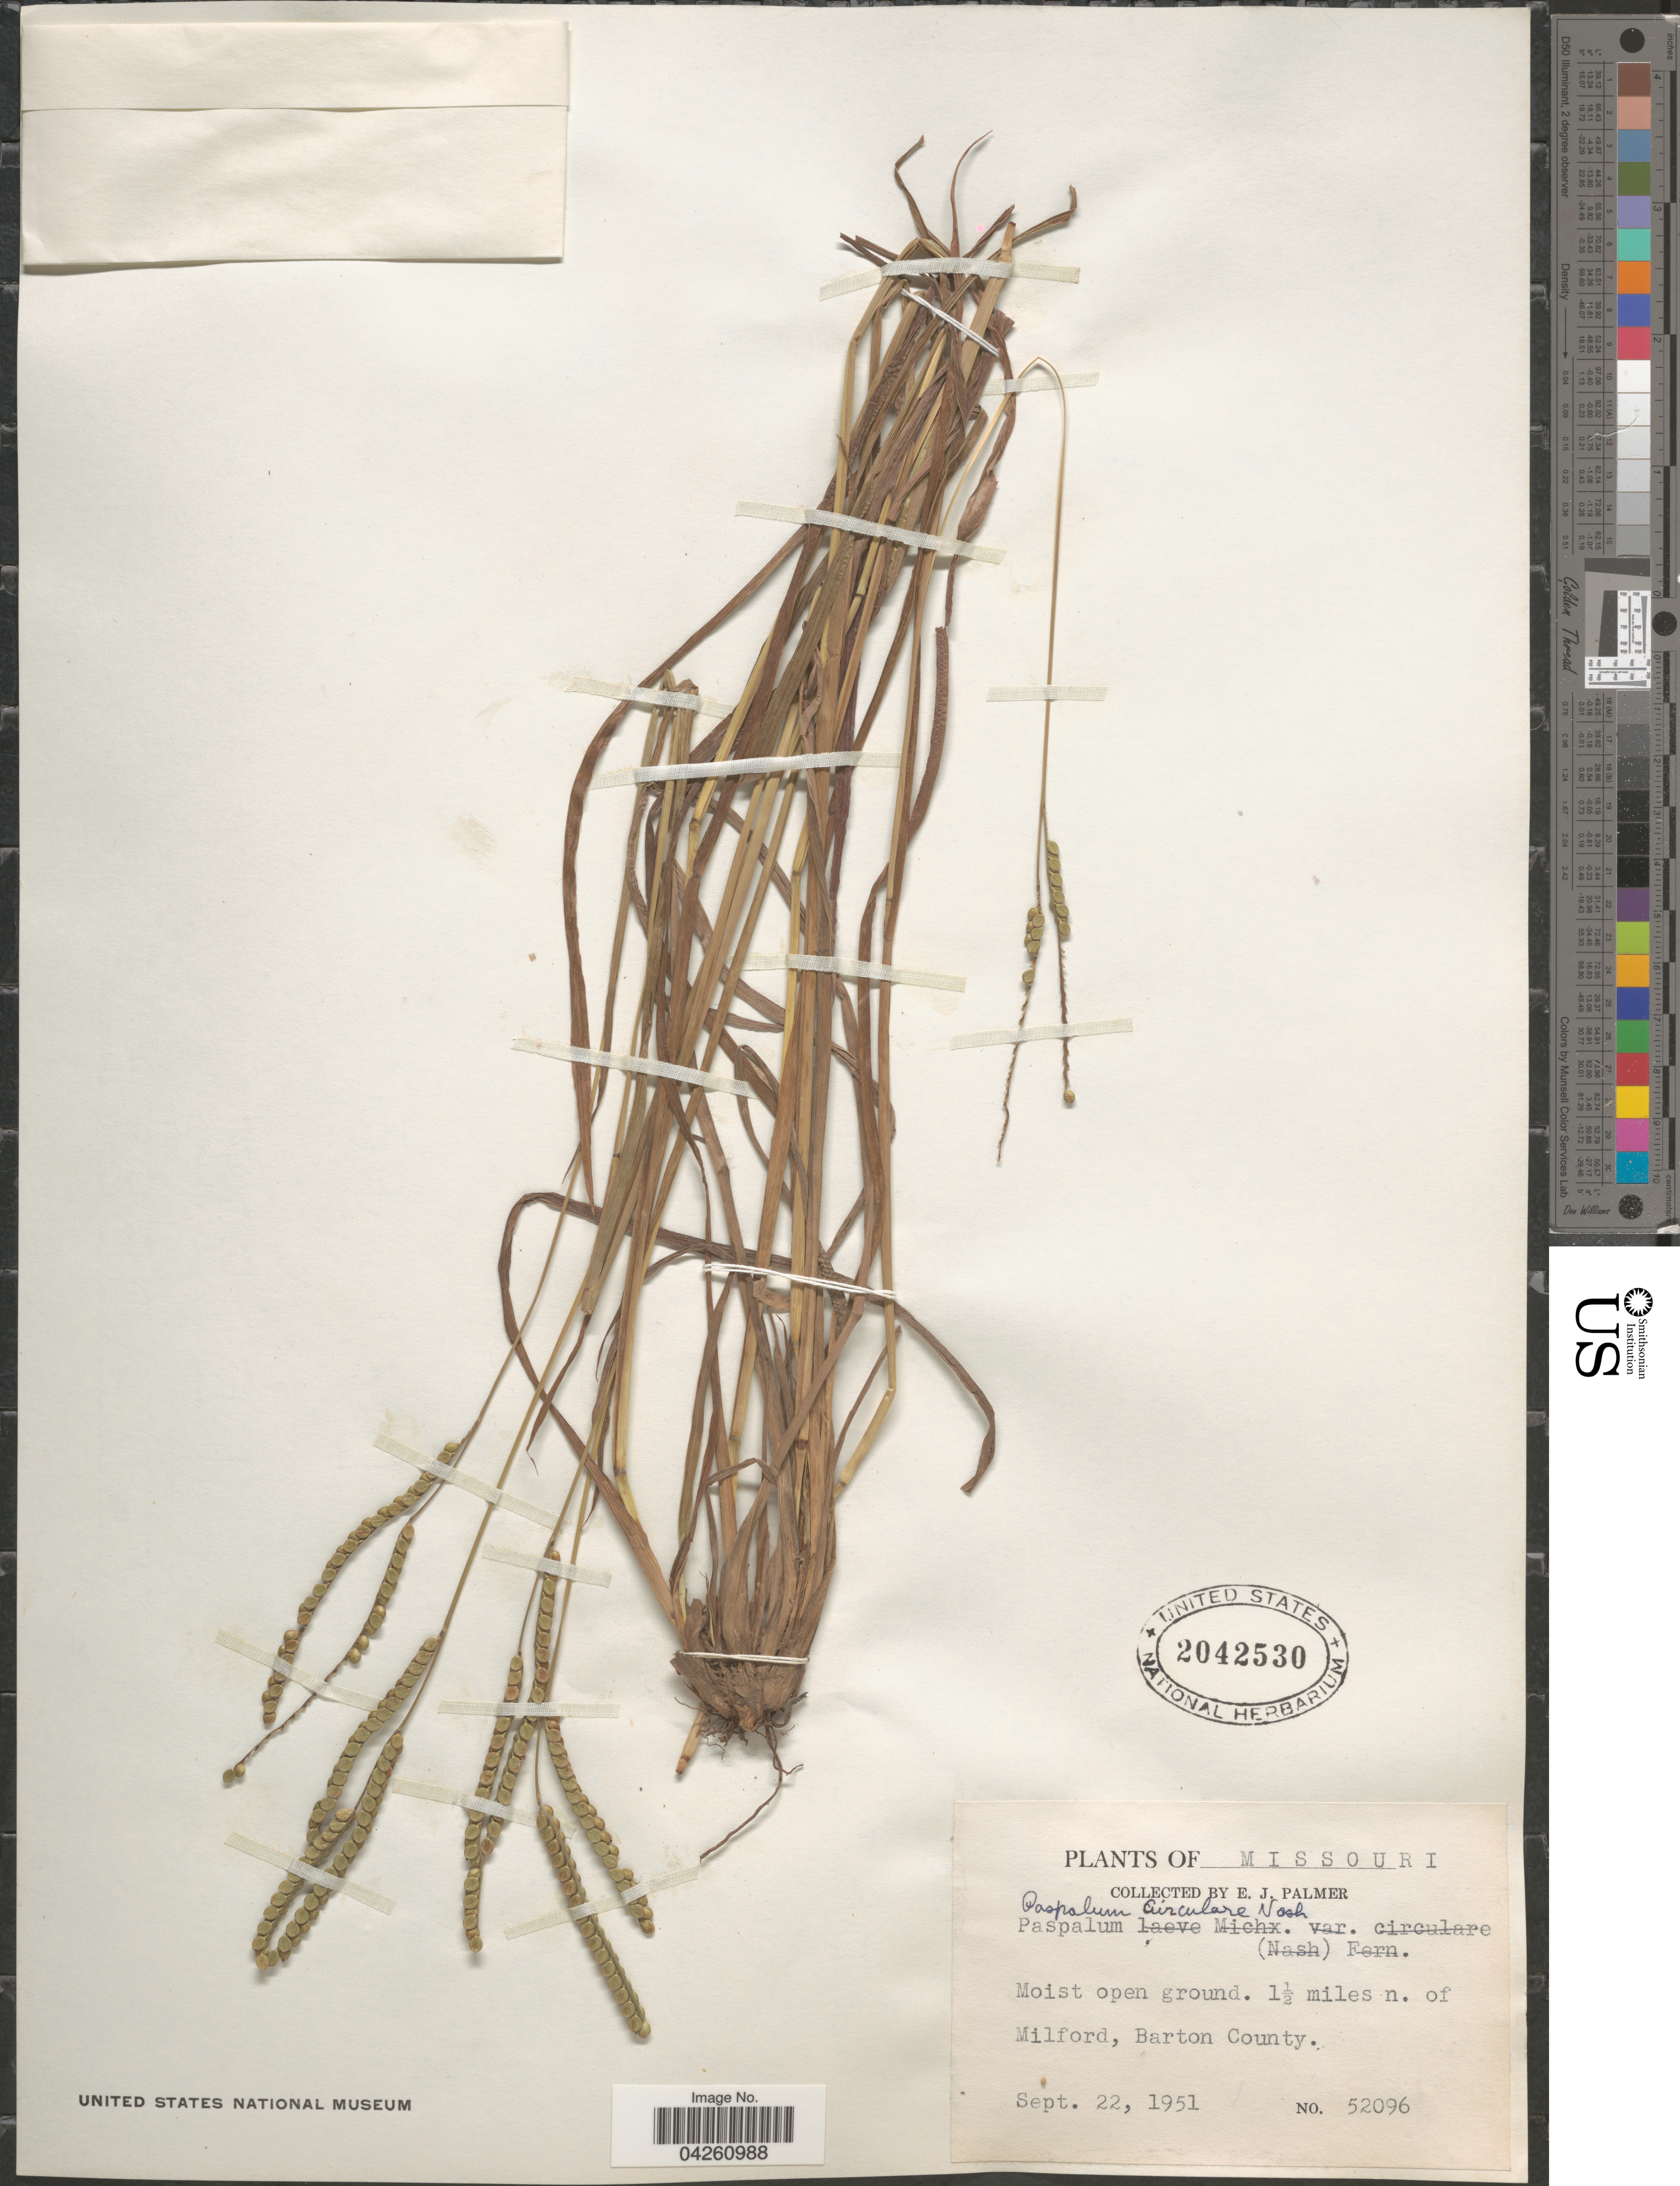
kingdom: Plantae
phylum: Tracheophyta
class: Liliopsida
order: Poales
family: Poaceae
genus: Paspalum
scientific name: Paspalum circulare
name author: Nash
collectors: E. J. Palmer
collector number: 52096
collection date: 1951-09-22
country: United States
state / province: Missouri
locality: Moist open ground. 1½ miles n. of Milford, Barton County.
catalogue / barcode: US 2042530